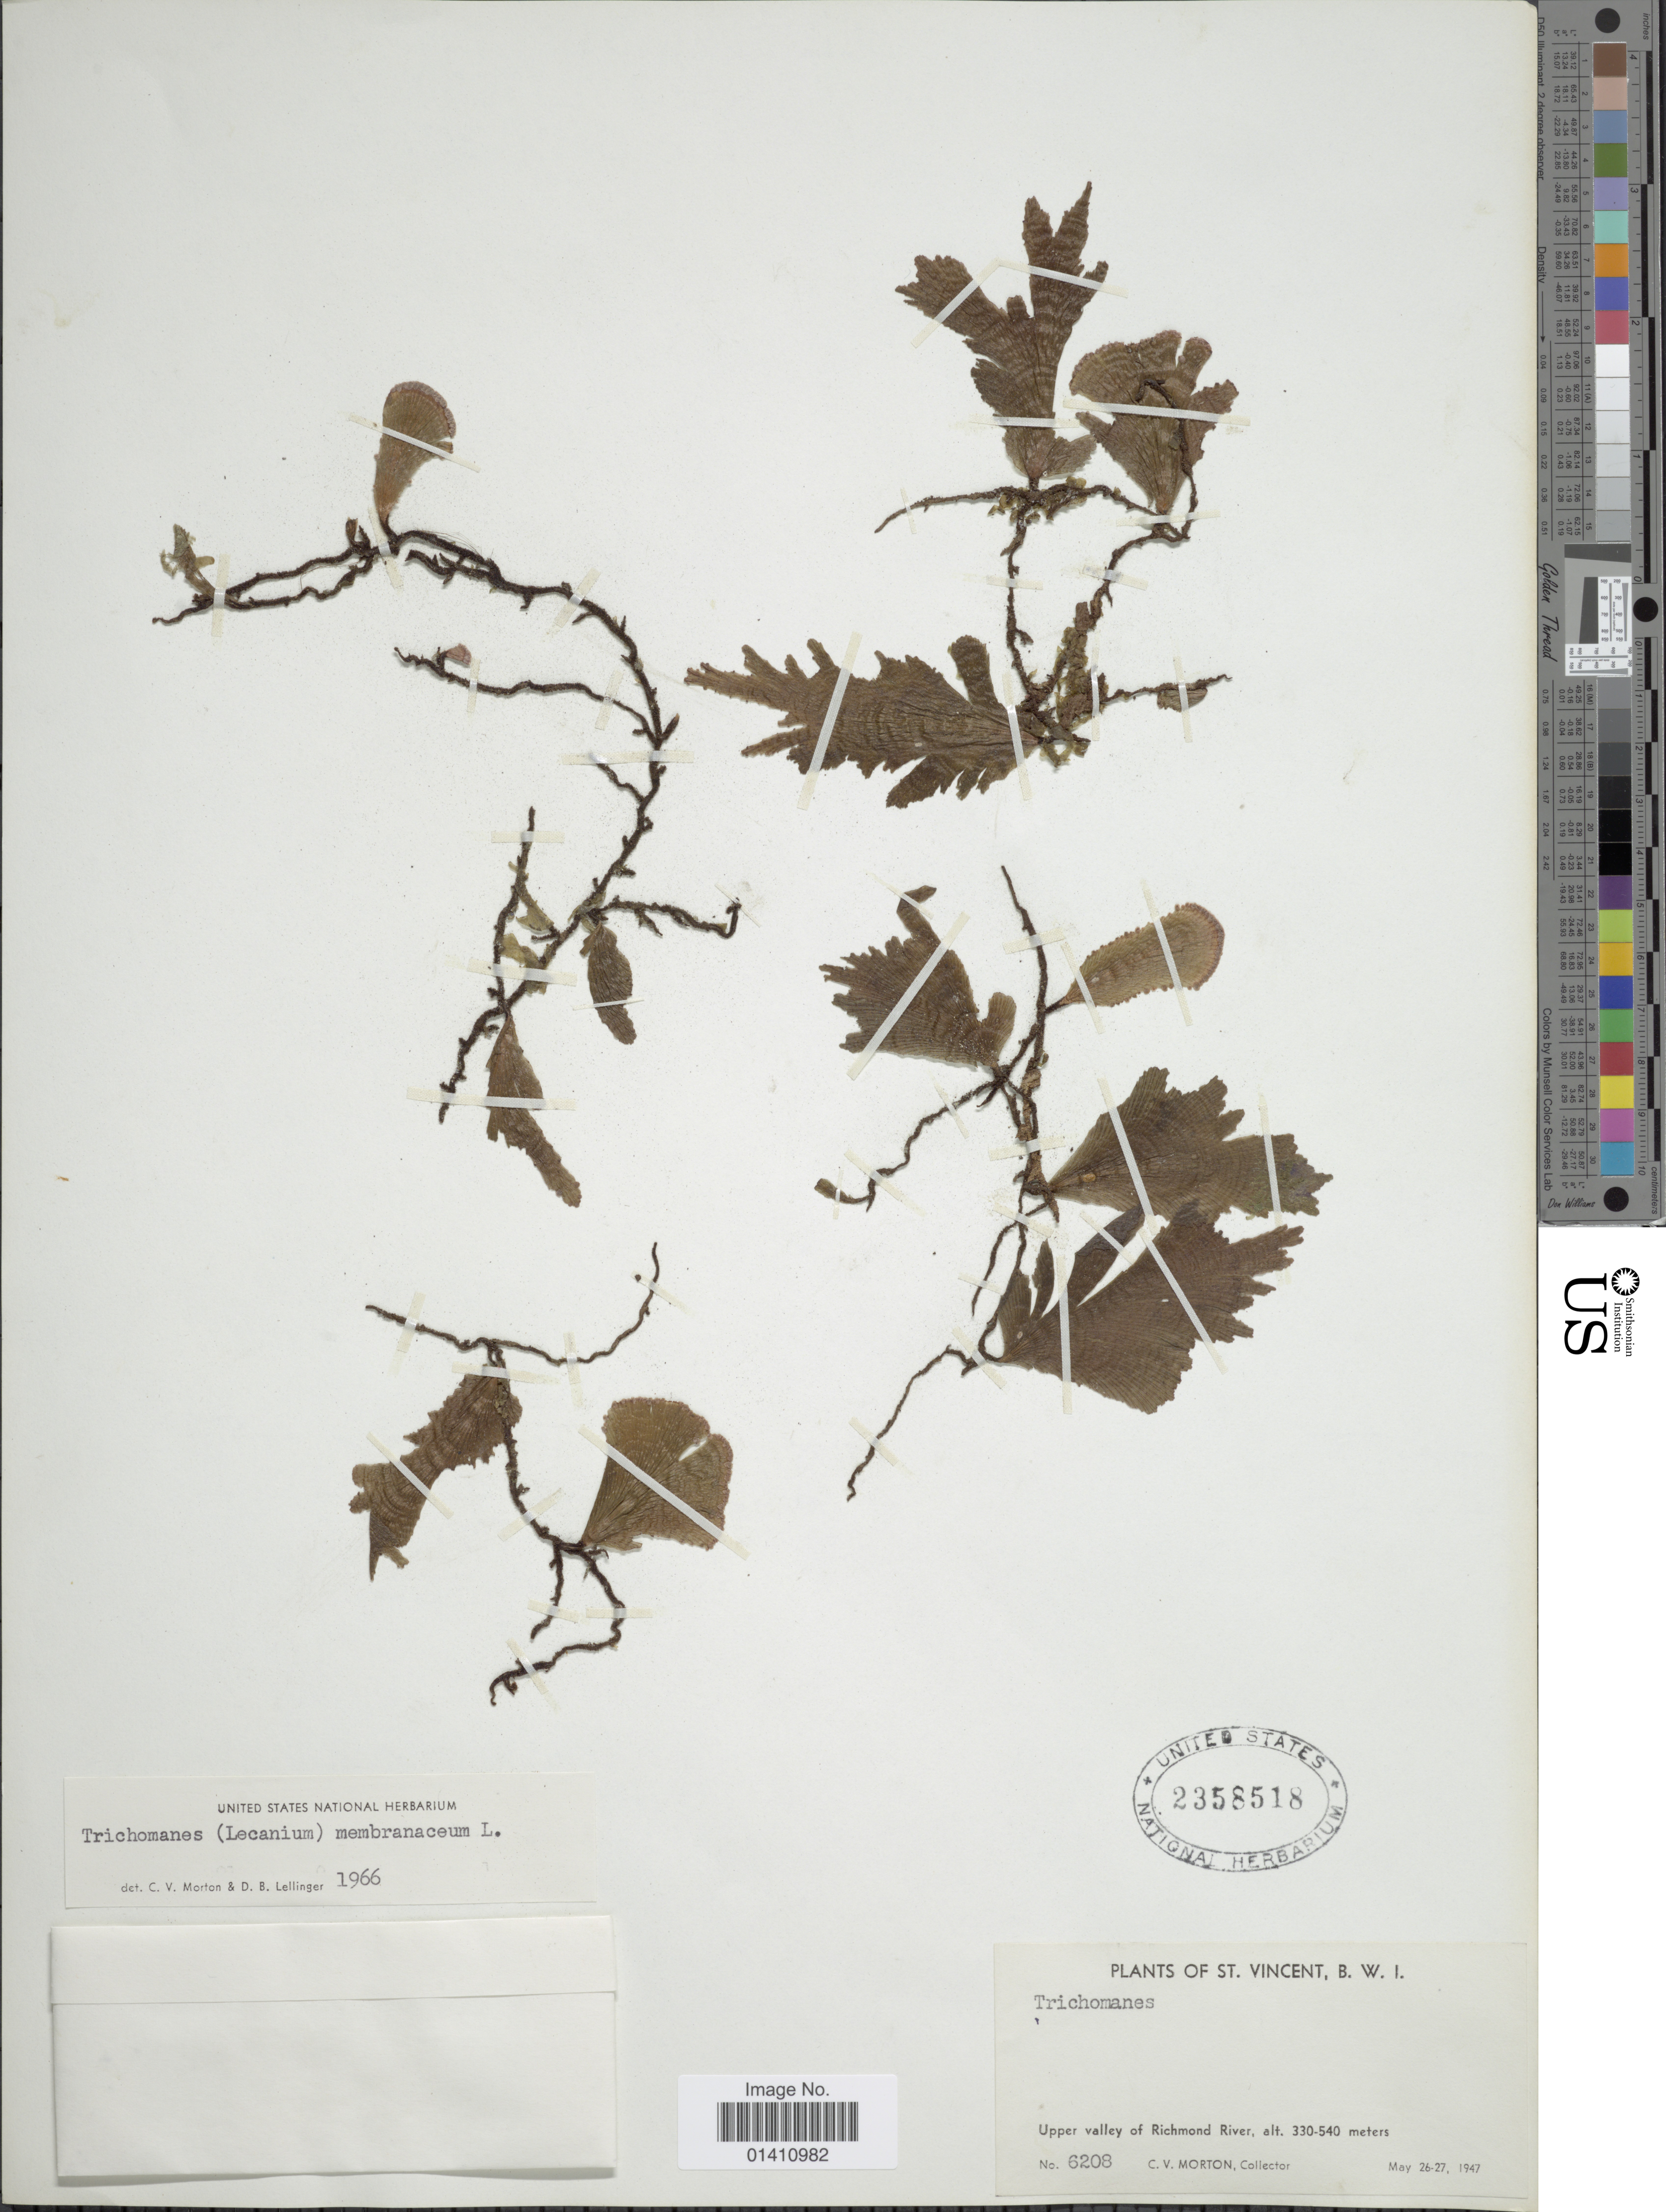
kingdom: Plantae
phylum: Tracheophyta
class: Polypodiopsida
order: Hymenophyllales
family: Hymenophyllaceae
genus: Didymoglossum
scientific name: Didymoglossum membranaceum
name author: (L.) Vareschi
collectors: C. V. Morton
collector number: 6208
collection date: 1947-05-26/1947-05-27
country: St. Vincent - Grenadines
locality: B.W.I. Upper valley of Richmond River.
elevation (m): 330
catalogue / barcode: US 2358518